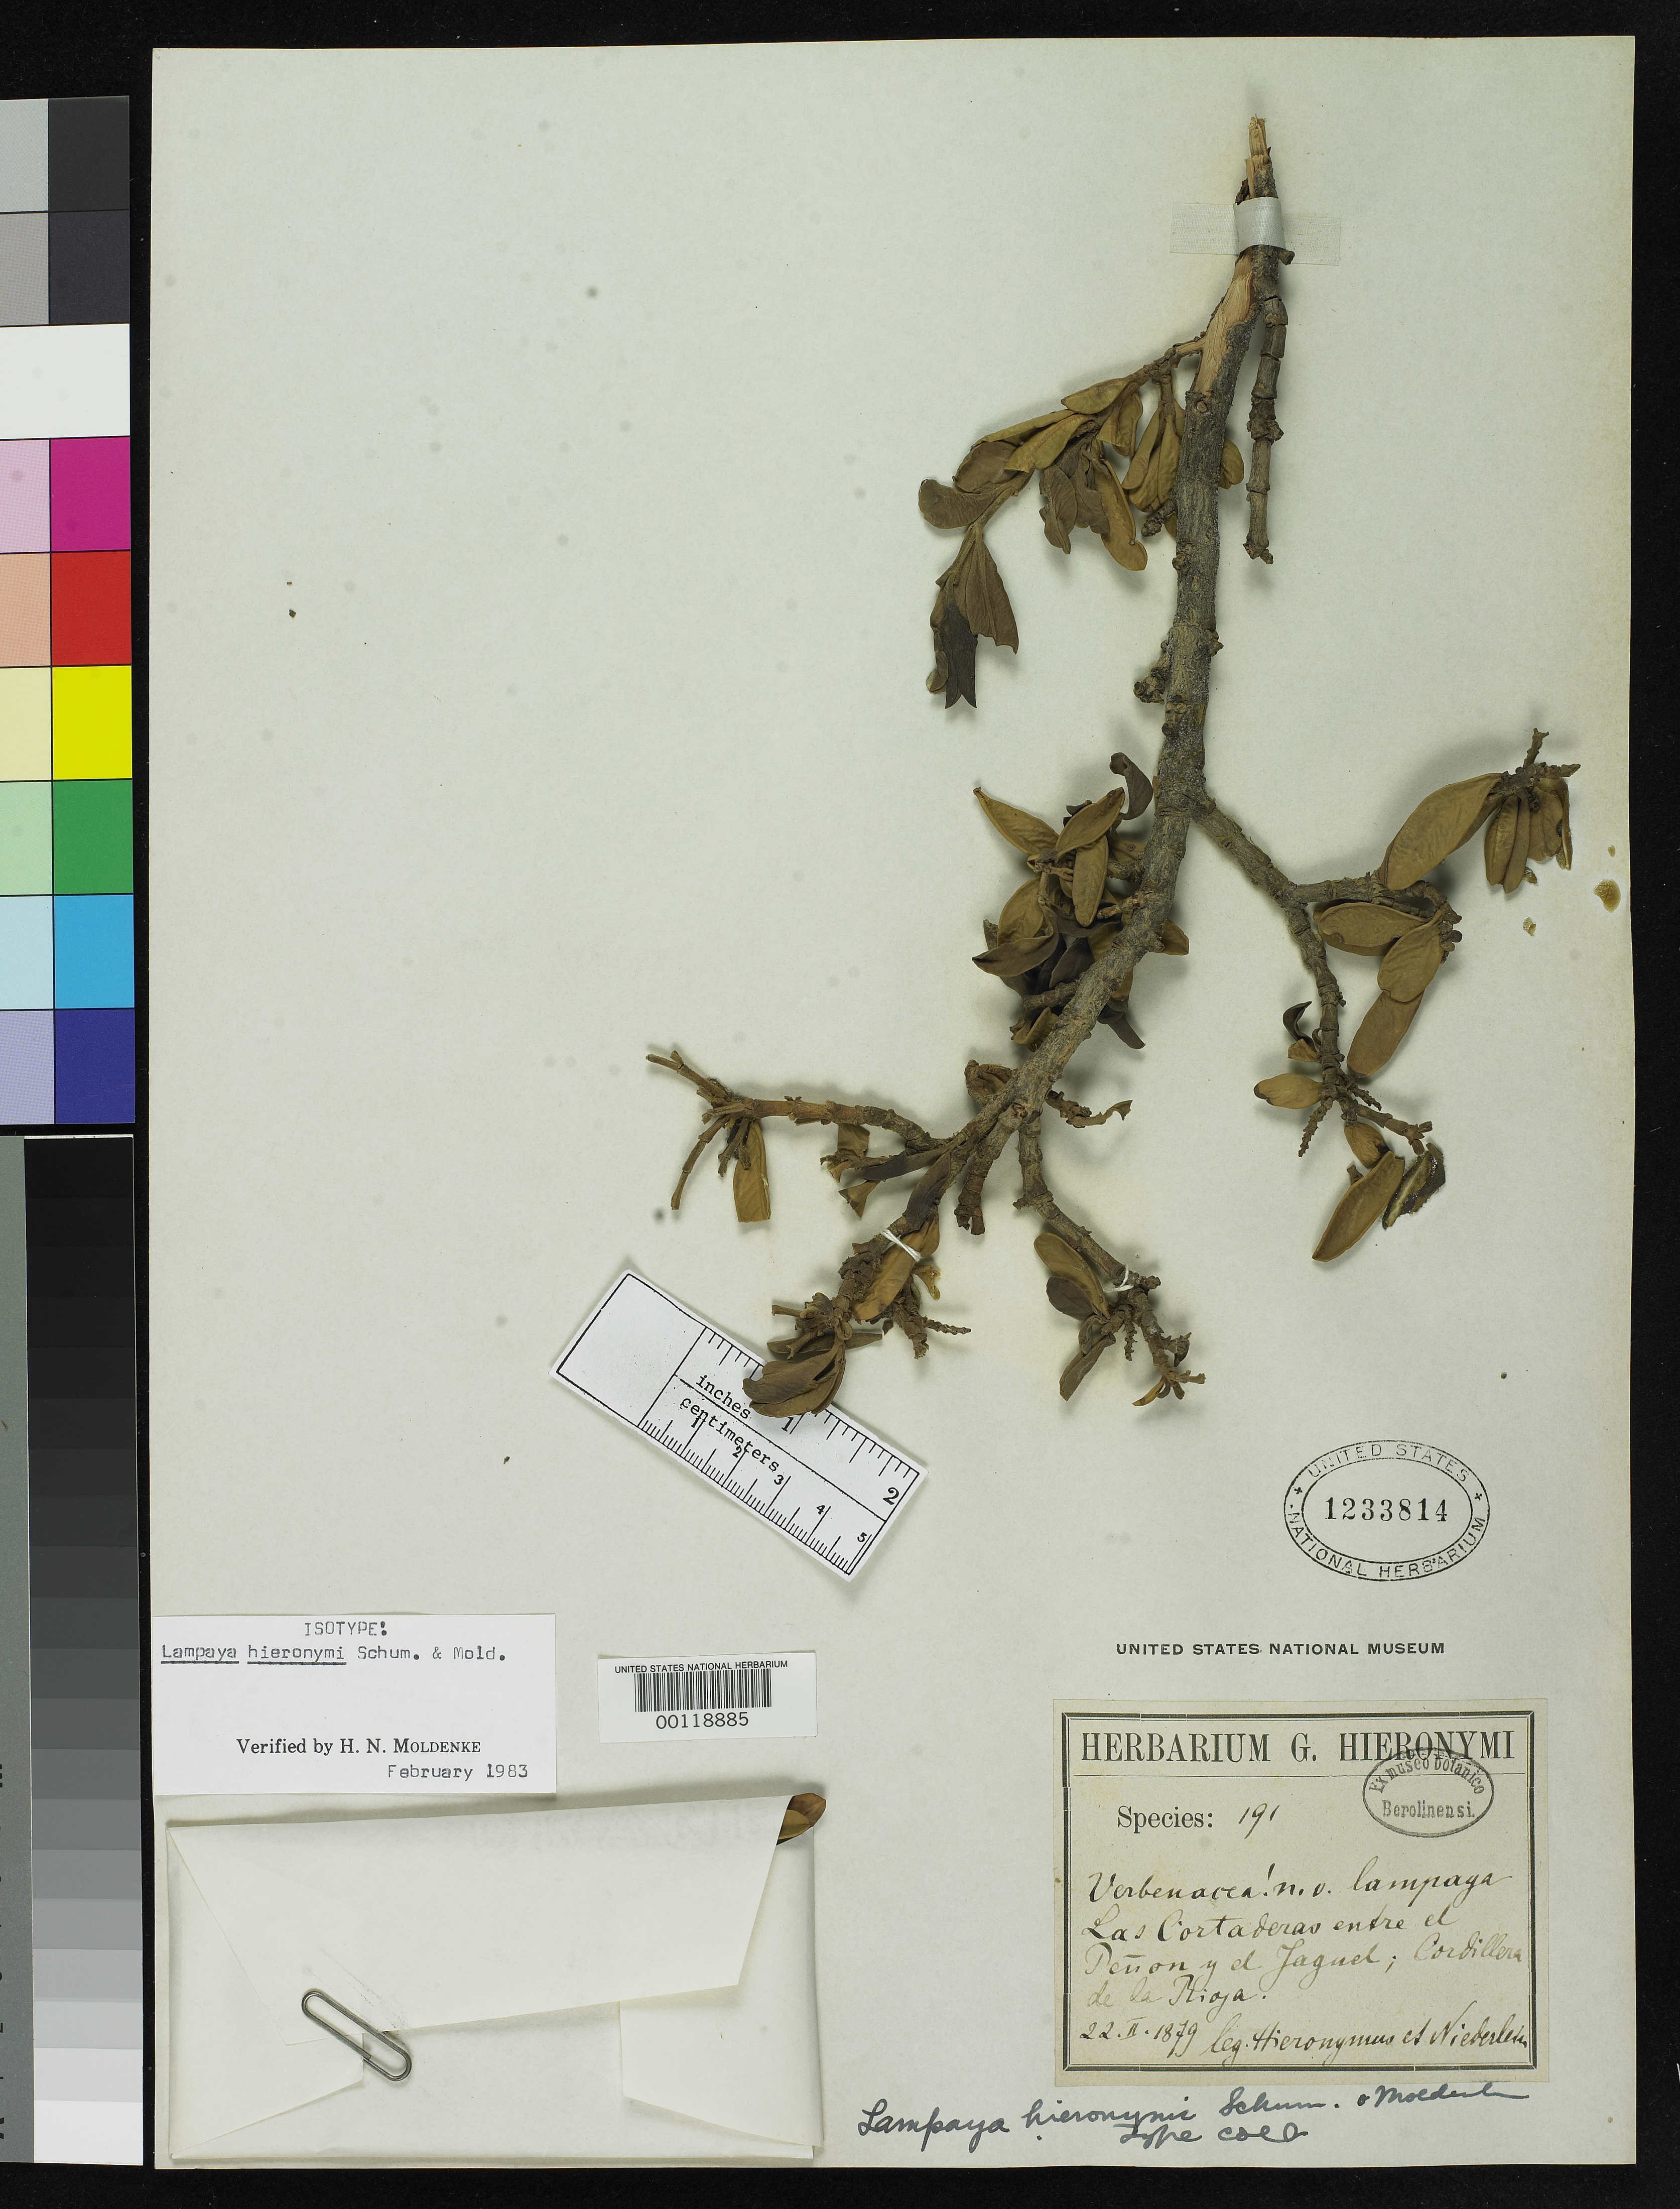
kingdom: Plantae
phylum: Tracheophyta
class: Magnoliopsida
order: Lamiales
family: Verbenaceae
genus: Lampayo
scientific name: Lampayo hieronymi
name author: K. Schum. & Moldenke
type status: Isotype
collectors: G. H. Hieronymus & G. Niederlein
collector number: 191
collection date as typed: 27 Feb 1879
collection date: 1879-02-27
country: Argentina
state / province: La Rioja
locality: Between El Penou and El Jaguel.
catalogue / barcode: US 1233814